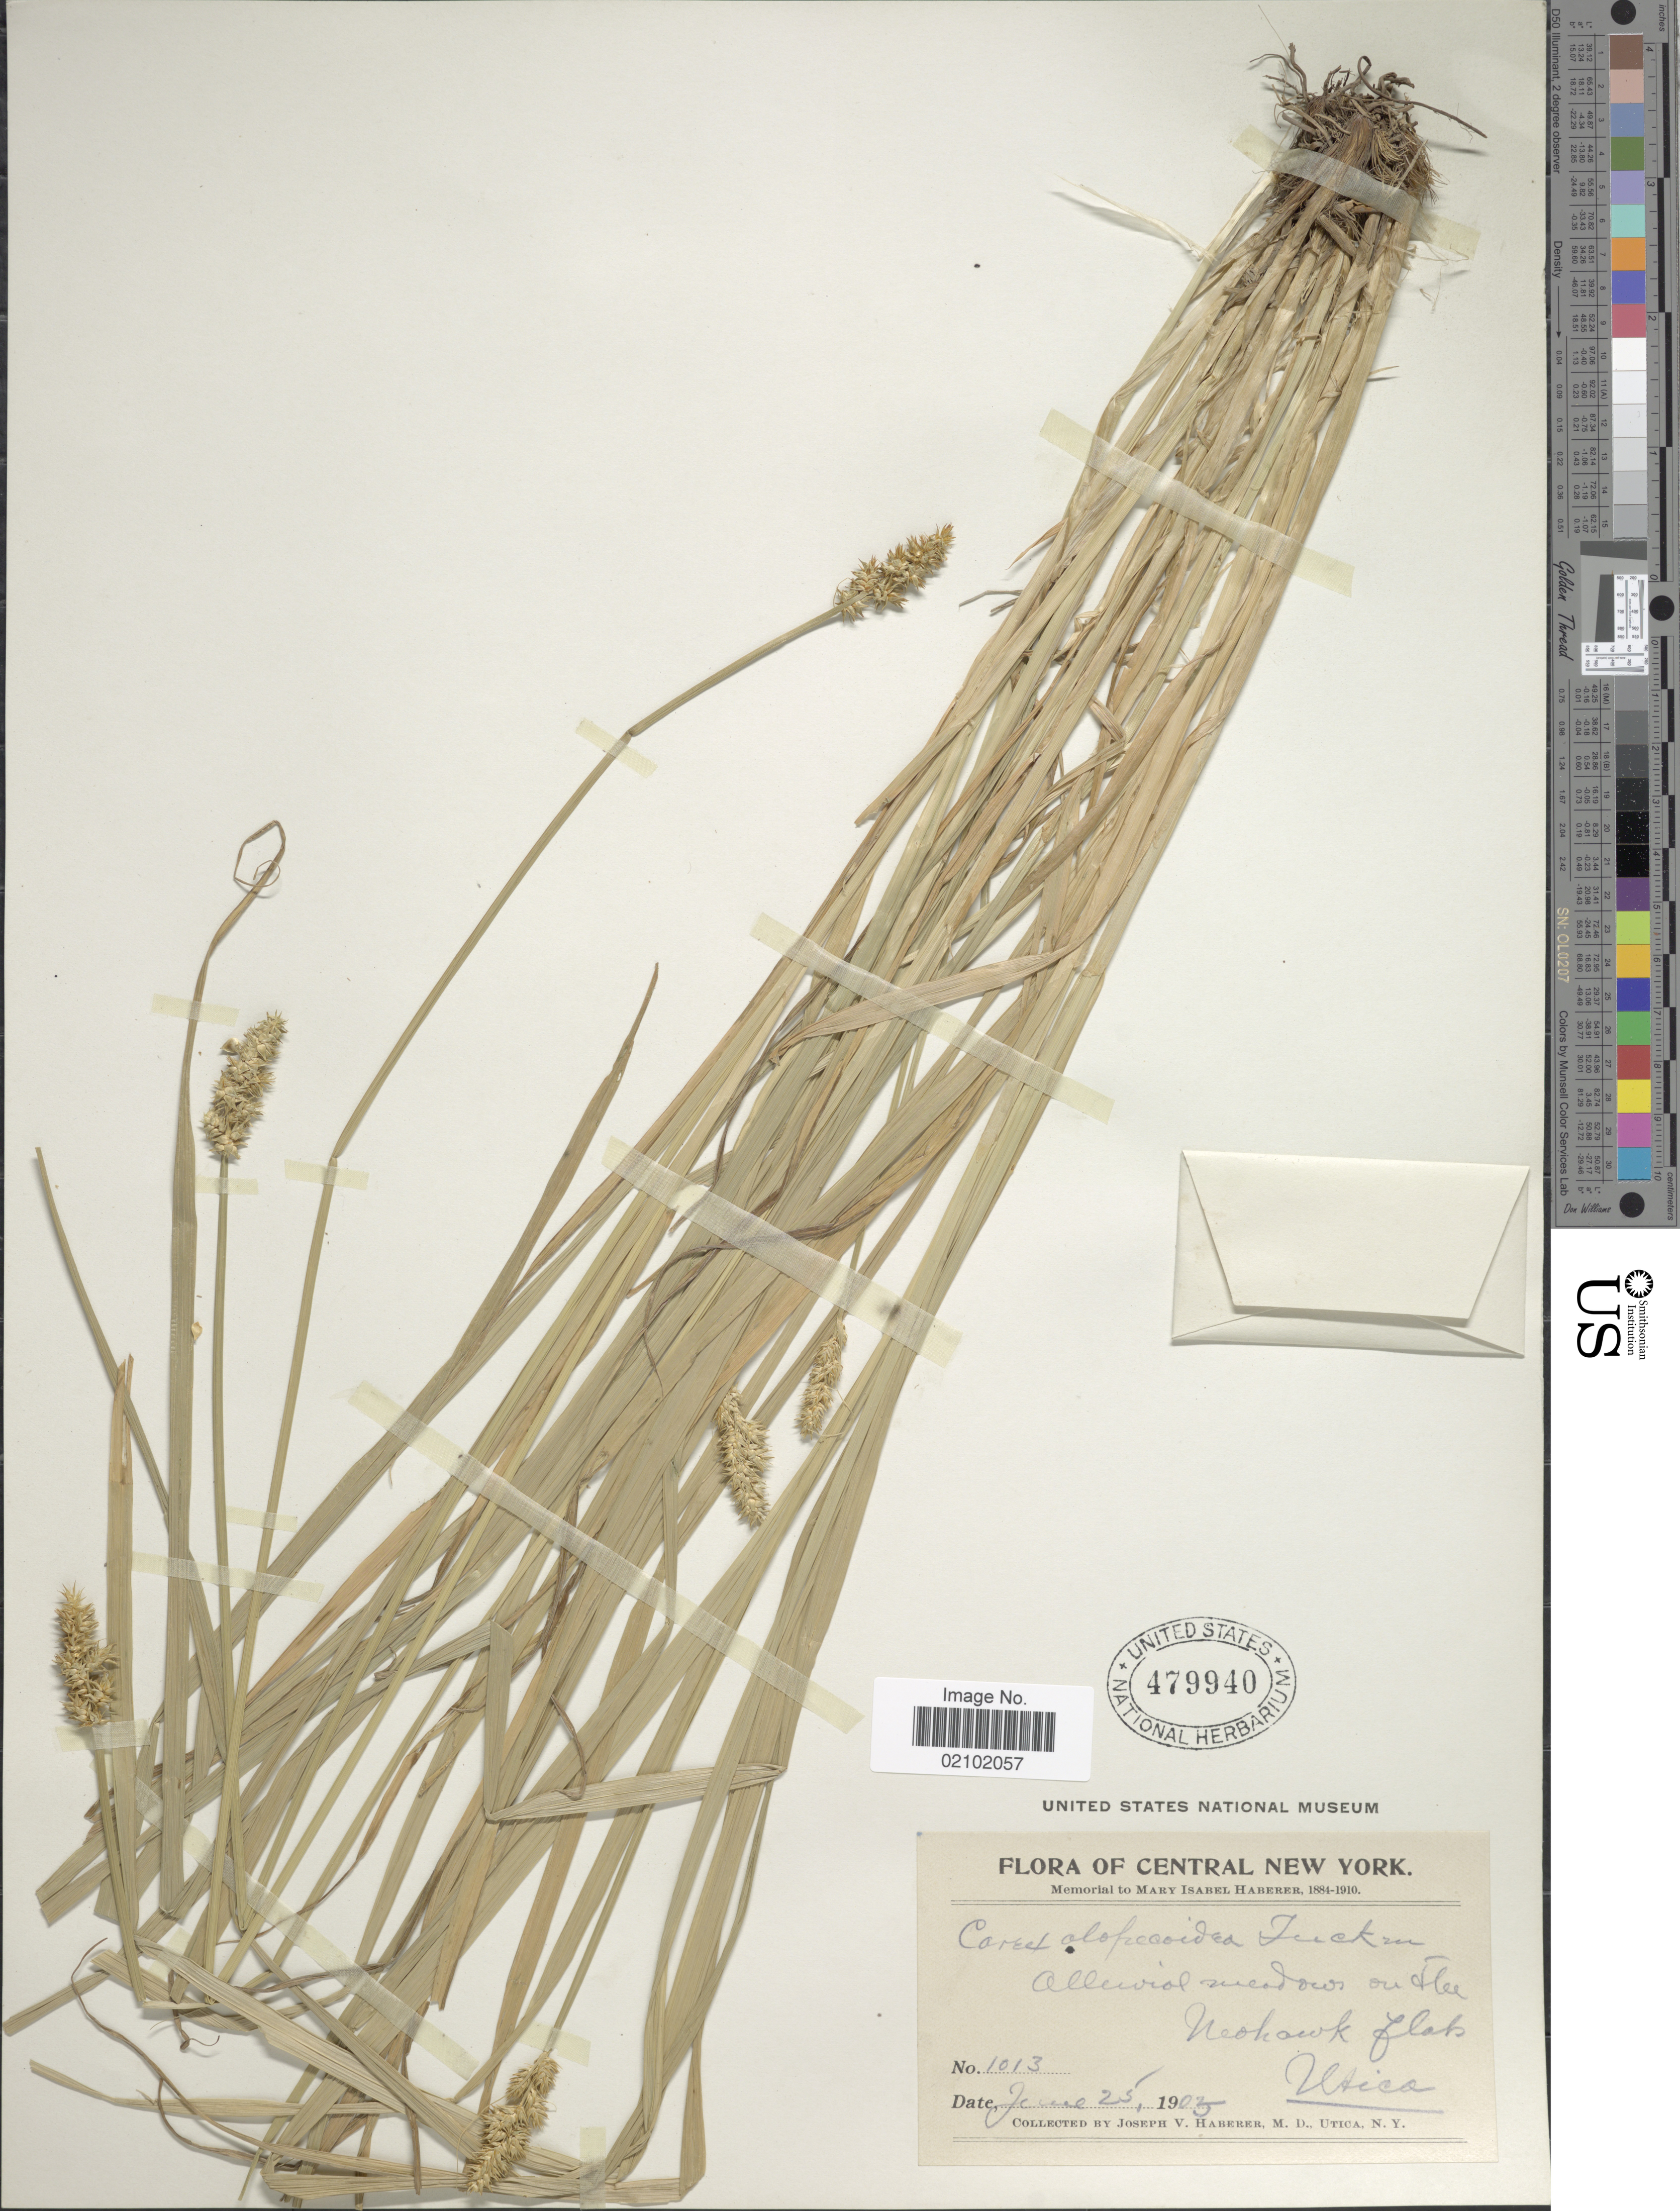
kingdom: Plantae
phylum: Tracheophyta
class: Liliopsida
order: Poales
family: Cyperaceae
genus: Carex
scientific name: Carex alopecoidea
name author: Tuck.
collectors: J. V. Haberer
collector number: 1013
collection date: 1905-06-25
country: United States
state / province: New York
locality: Central New York. on the Mohawk flats. Utica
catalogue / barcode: US 479940